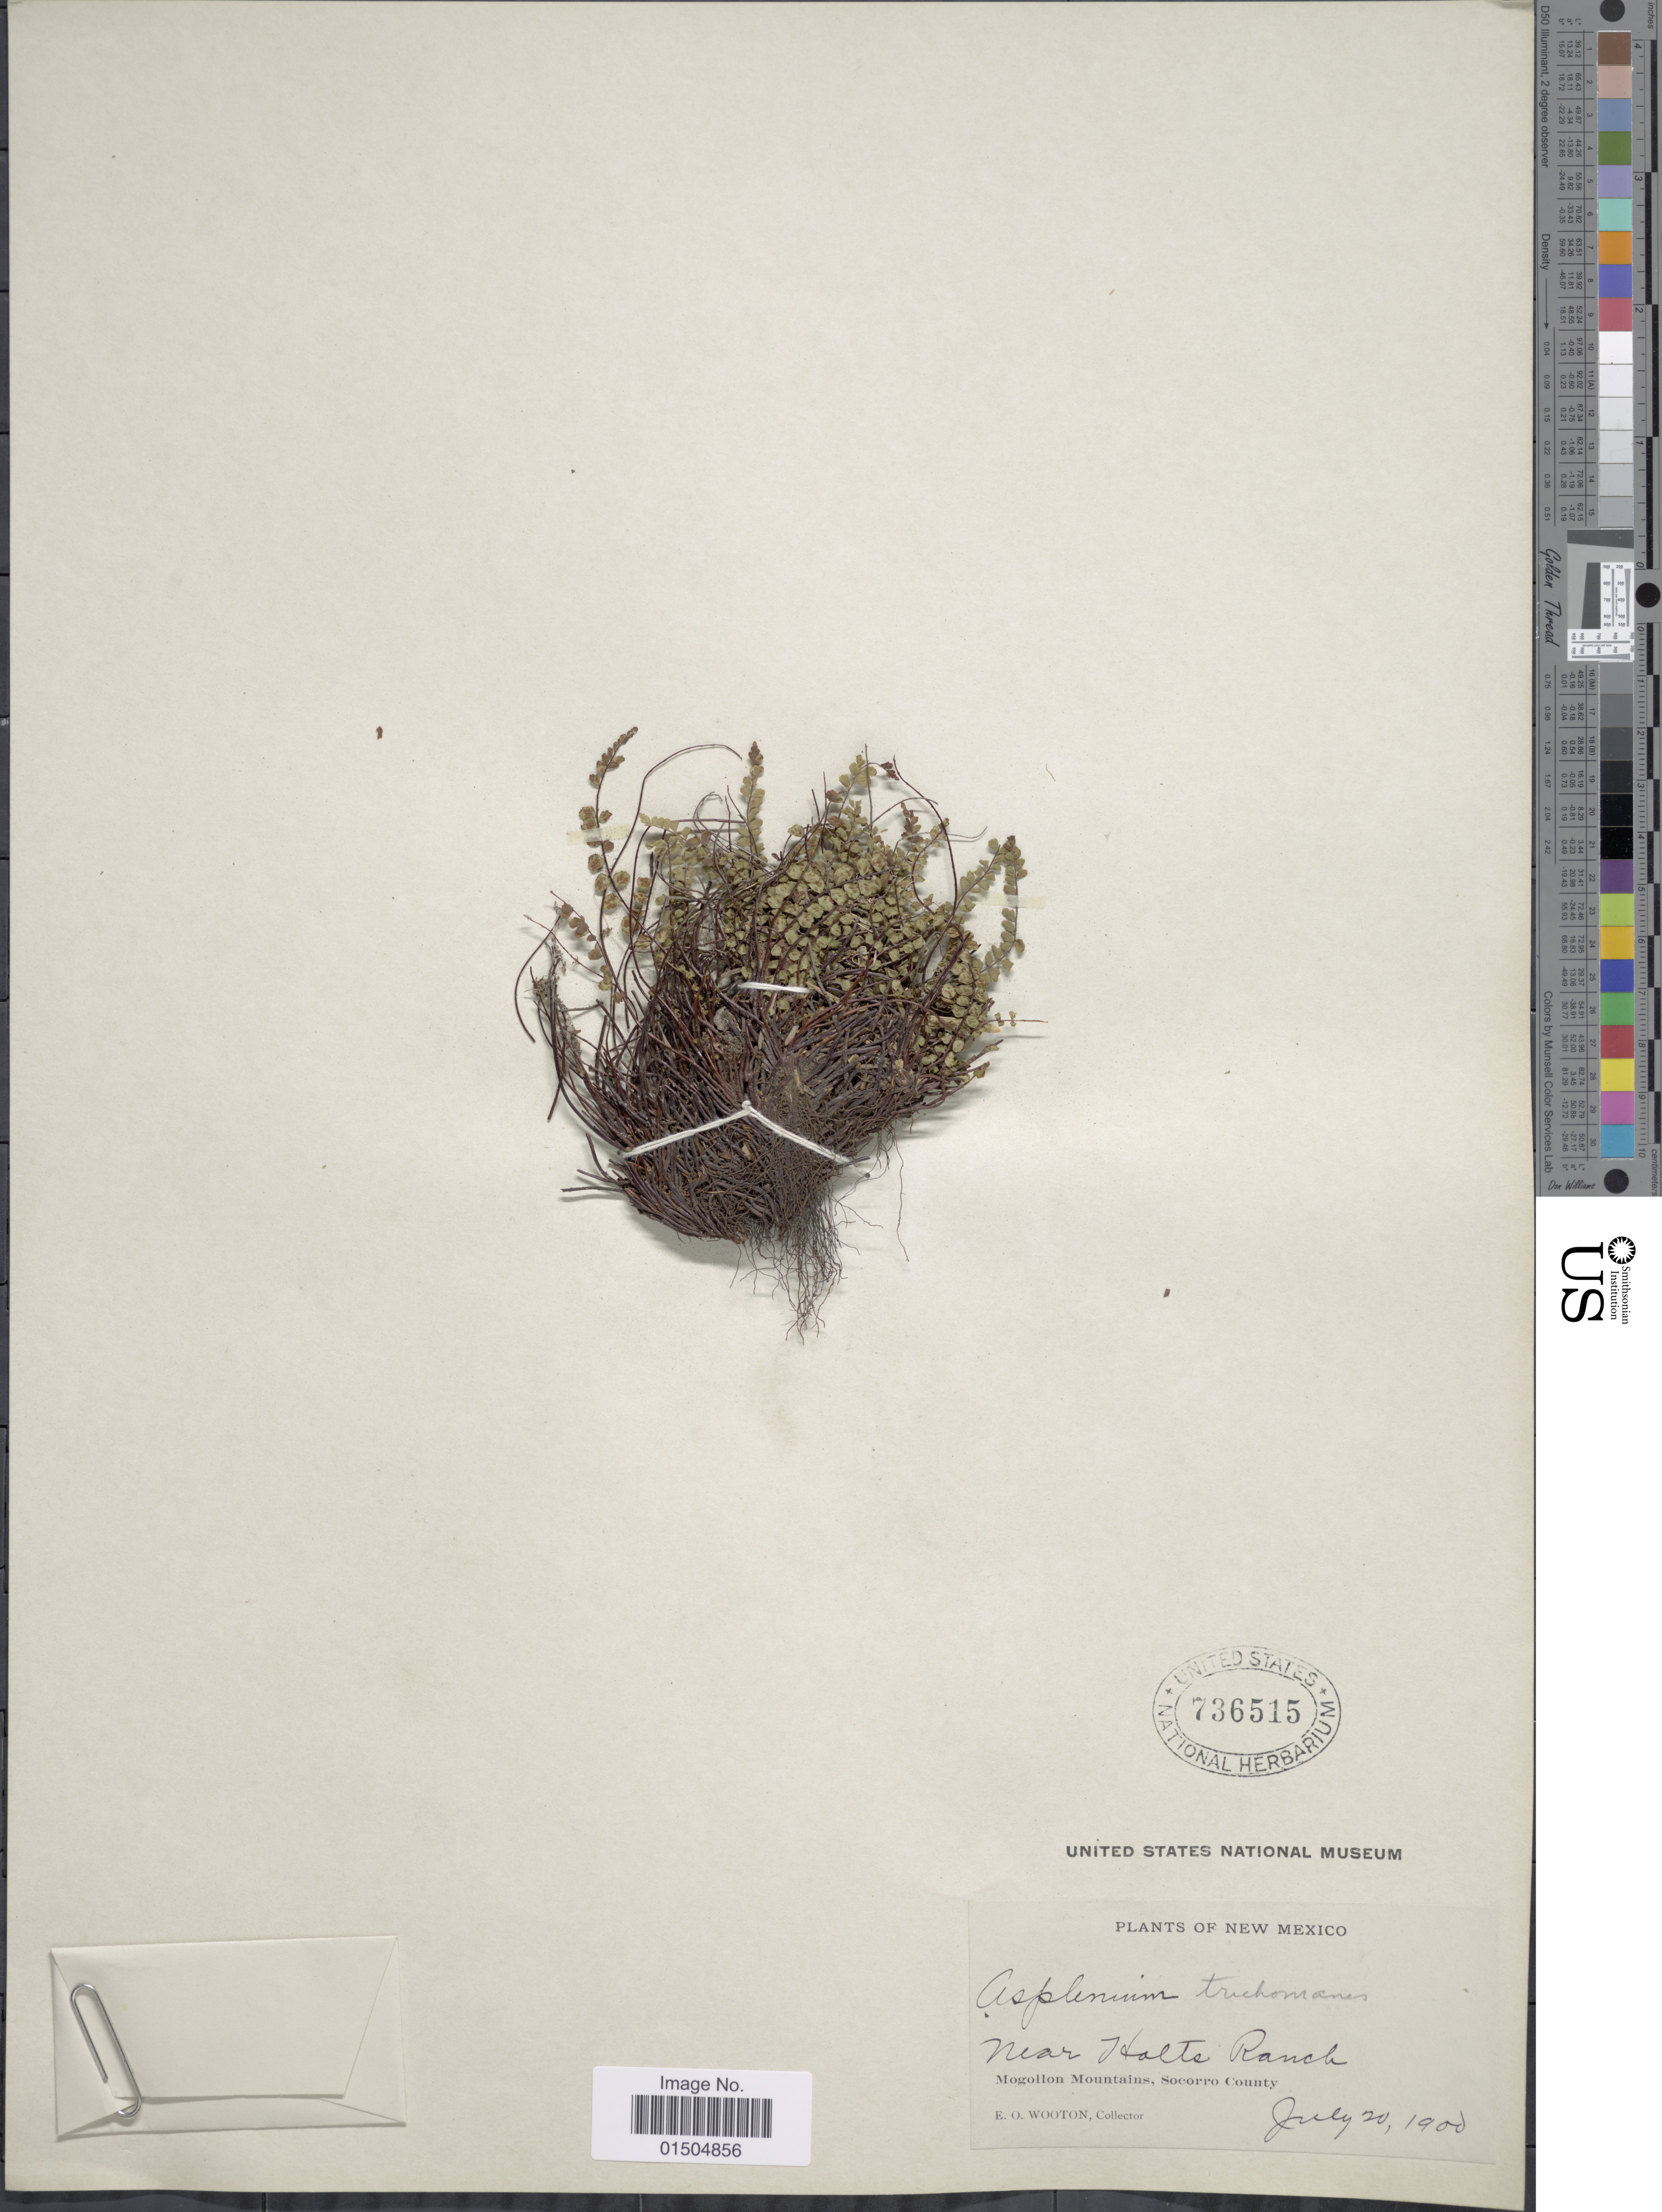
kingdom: Plantae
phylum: Tracheophyta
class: Polypodiopsida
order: Polypodiales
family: Aspleniaceae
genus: Asplenium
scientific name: Asplenium trichomanes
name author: L.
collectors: E. O. Wooton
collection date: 1900-07-20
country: United States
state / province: New Mexico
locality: Near Halts Ranch. Mogollon Mountains, Socorro County.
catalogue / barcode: US 736515